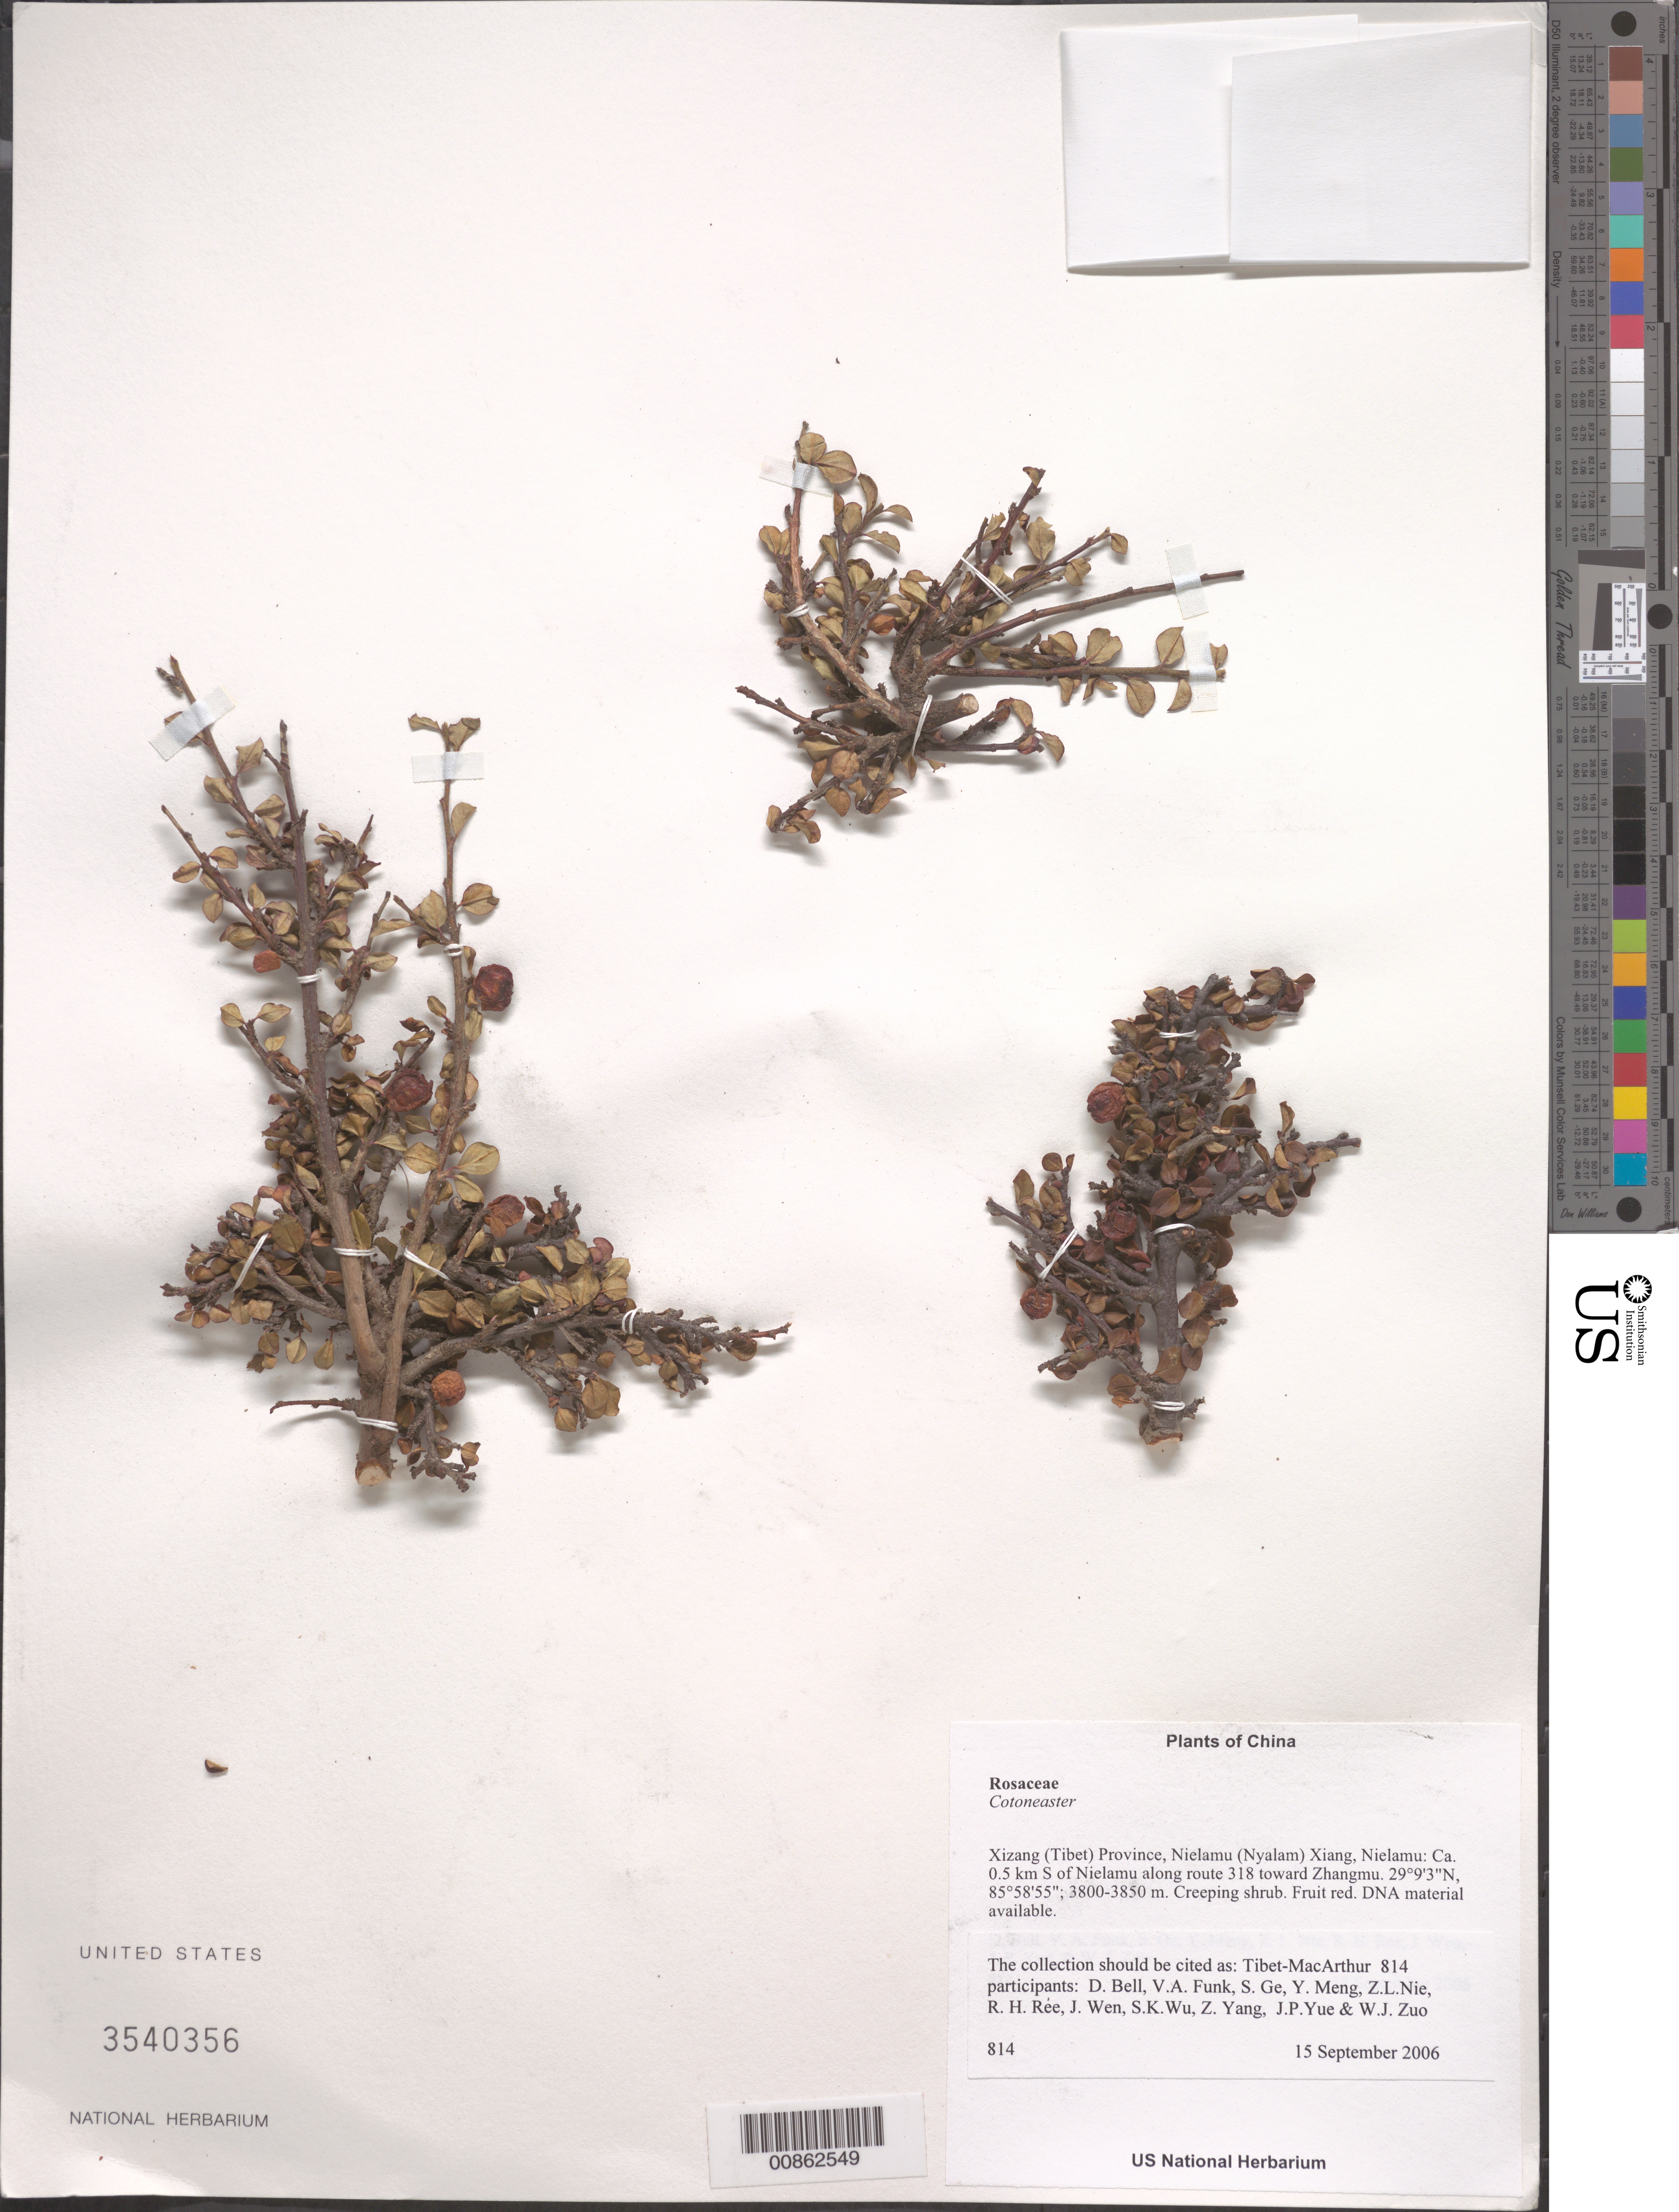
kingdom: Plantae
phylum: Tracheophyta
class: Magnoliopsida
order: Rosales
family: Rosaceae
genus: Cotoneaster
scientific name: Cotoneaster sp.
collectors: Tibet-MacArthur, D. A. Bell, V. Funk, S. Ge, Y. Meng, Z. Nie, R. Ree, J. Wen, J. Yue & W. Zuo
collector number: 814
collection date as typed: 15 Sep 2006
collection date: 2006-09-15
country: China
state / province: Xizang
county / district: Gyirong Xian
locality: Nielamu. Ca. 0.5 km S of Nielamu along route 318 toward Zhangmu.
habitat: Dry sparsely vegetated slope with occasional small shrubs, primarily Berberis and Rosa.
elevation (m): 3800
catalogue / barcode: US 3540356